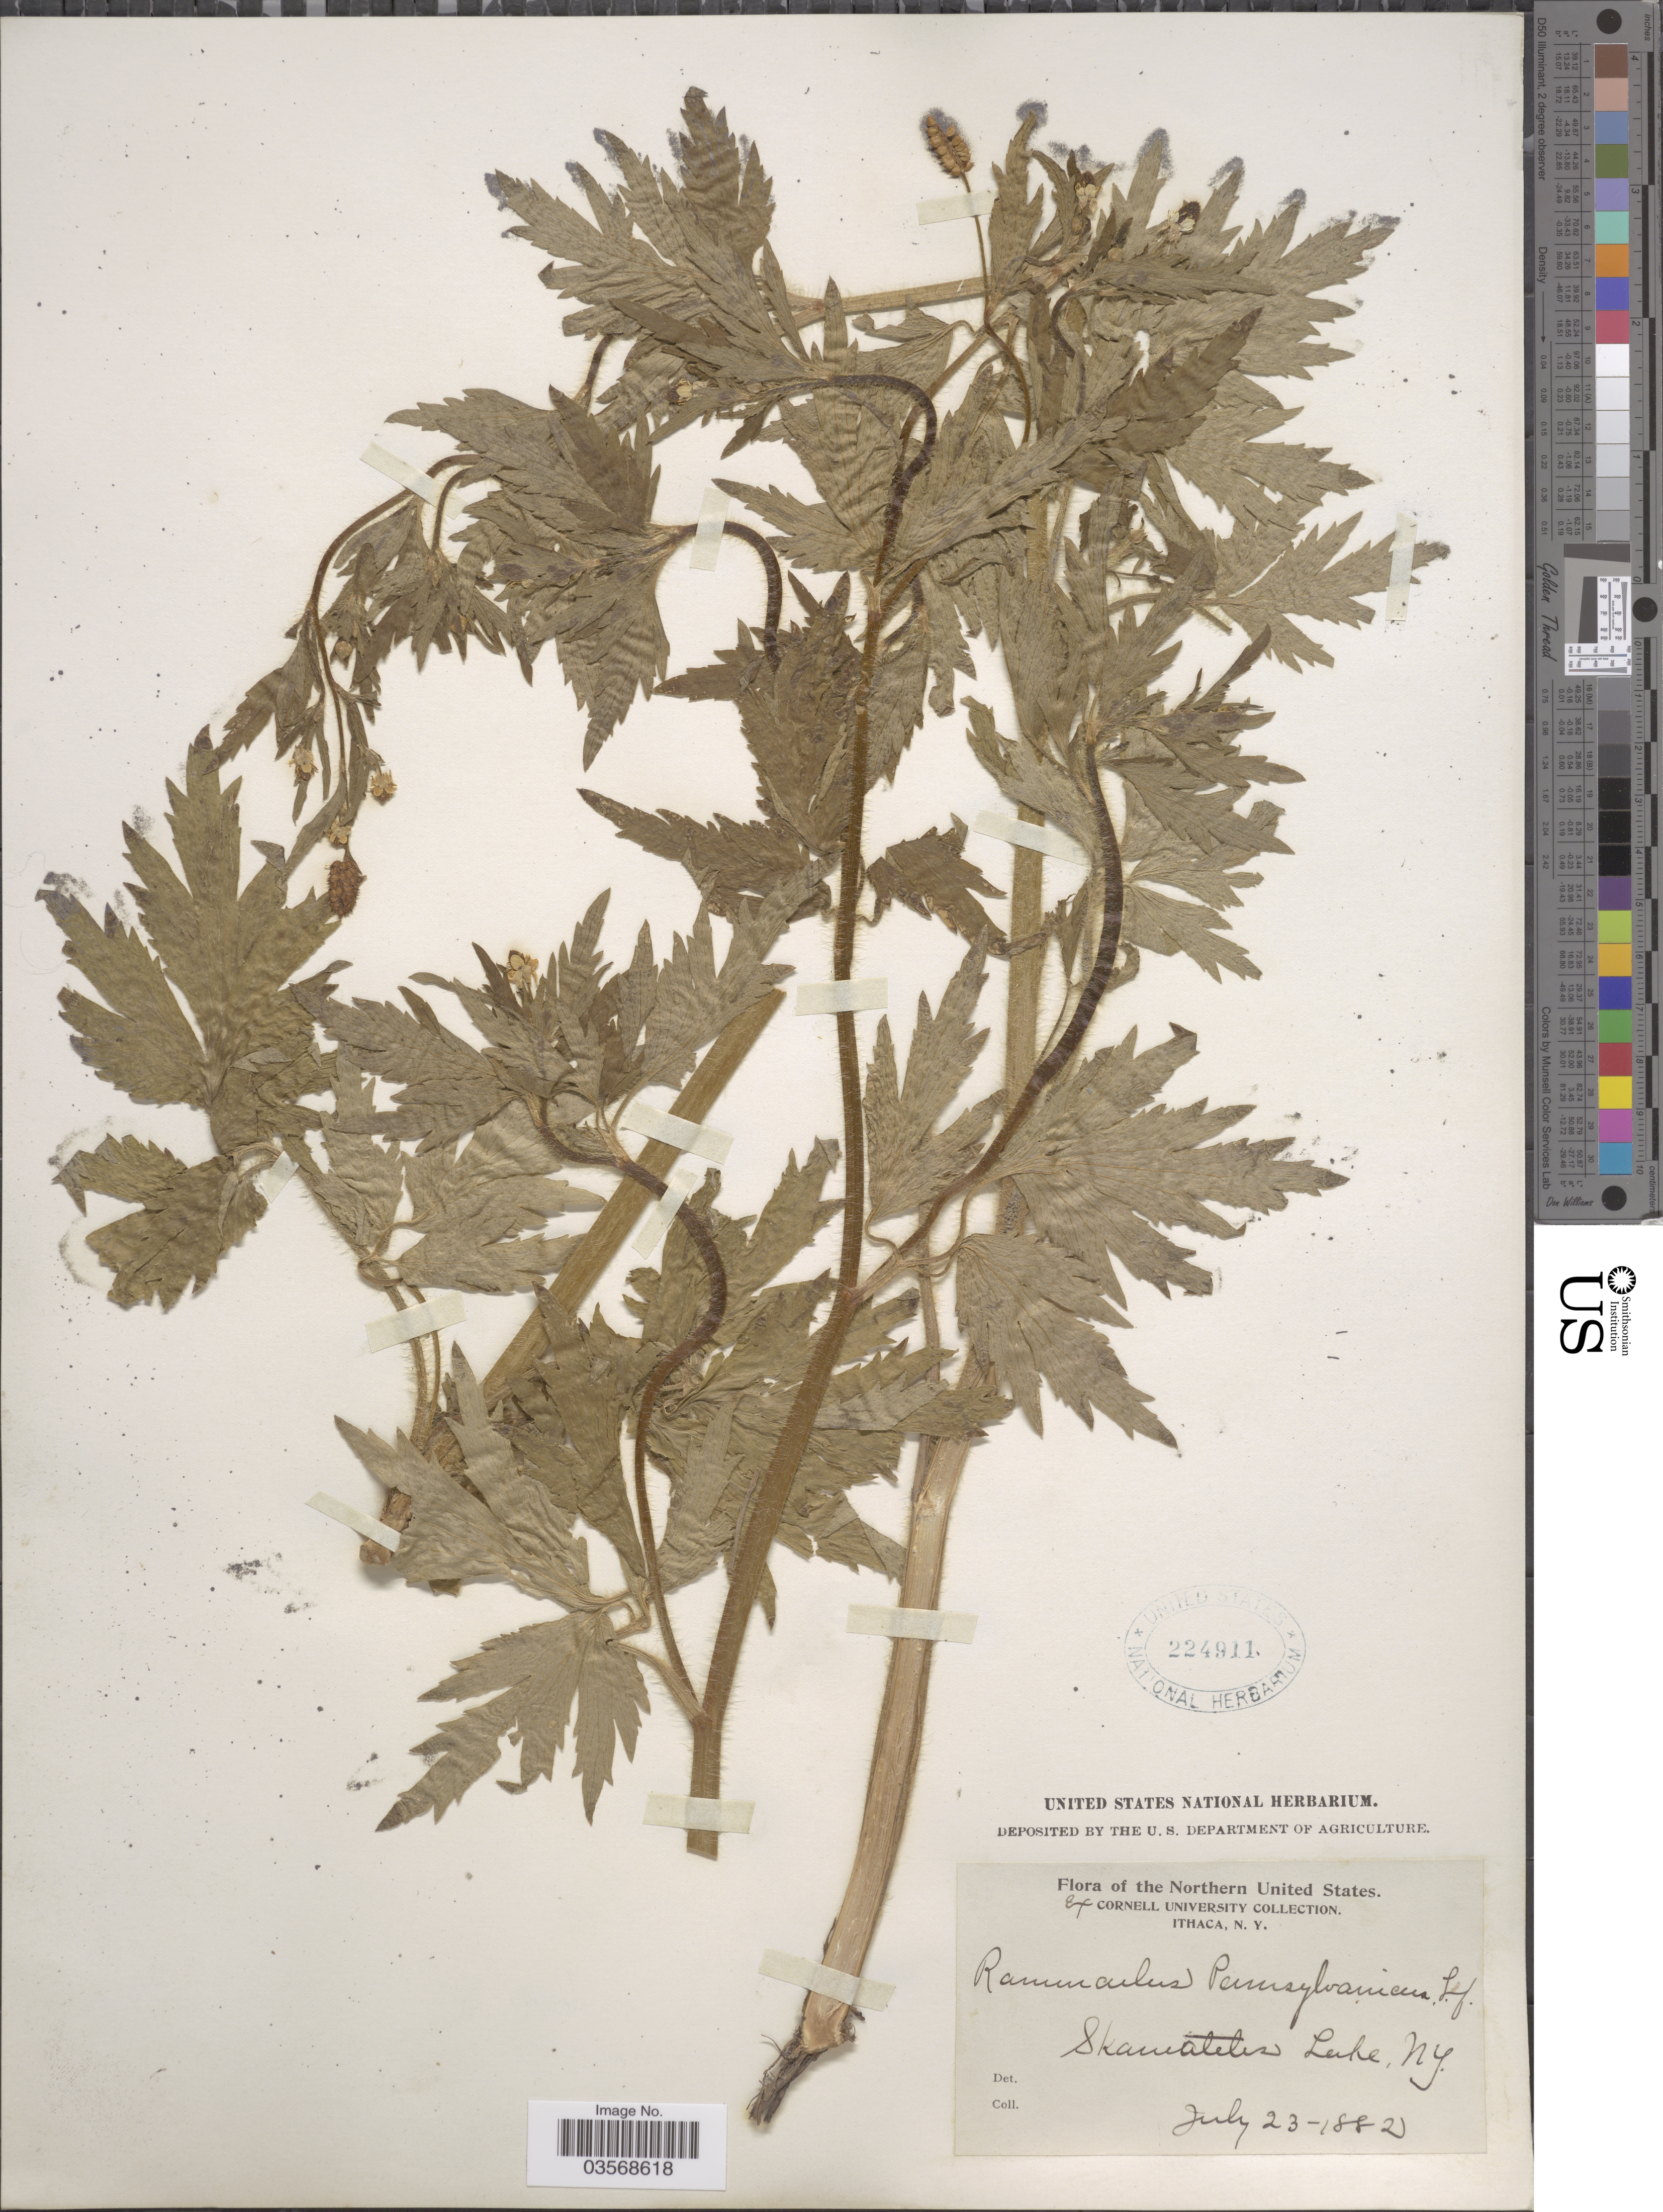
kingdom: Plantae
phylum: Tracheophyta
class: Magnoliopsida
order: Ranunculales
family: Ranunculaceae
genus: Ranunculus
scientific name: Ranunculus pensylvanicus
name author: L. f.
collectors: Cornell University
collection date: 1882-07-23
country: United States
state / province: New York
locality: The Northern United States. Skaneateles Lake.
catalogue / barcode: US 224911